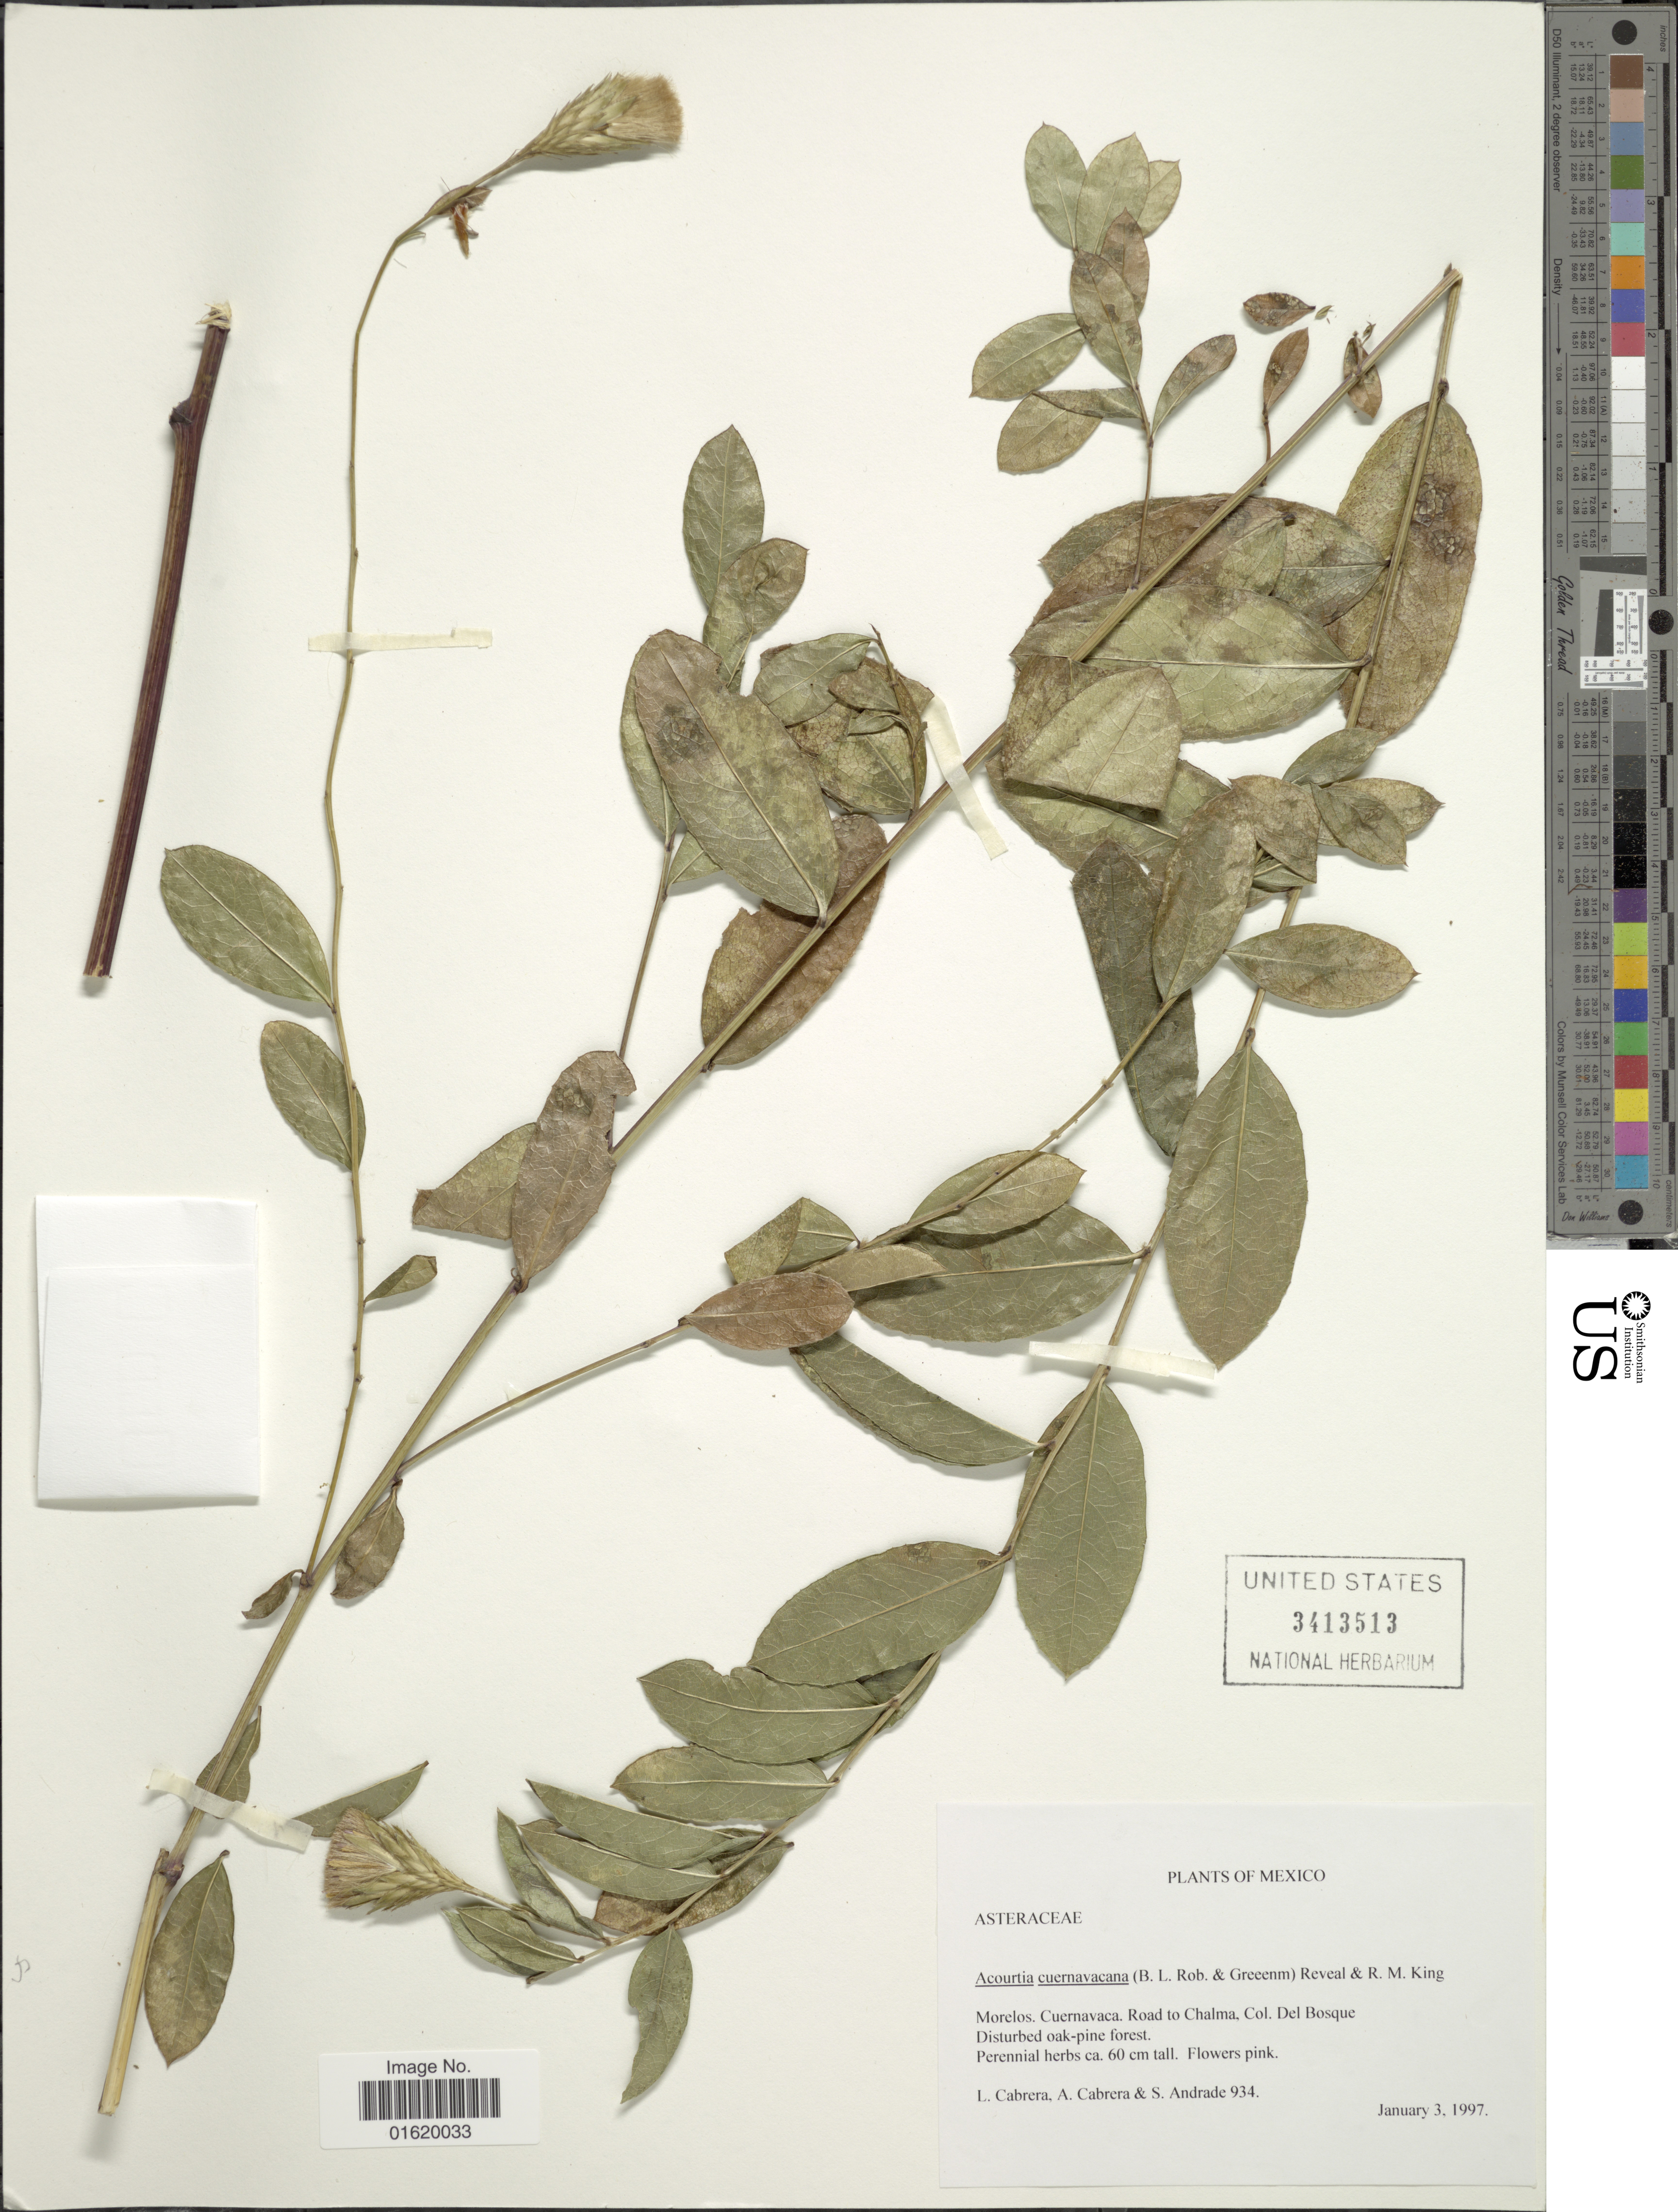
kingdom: Plantae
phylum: Tracheophyta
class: Magnoliopsida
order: Asterales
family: Asteraceae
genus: Acourtia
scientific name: Acourtia cuernavacana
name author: (B.L. Rob. & Greenm.) Reveal & R.M. King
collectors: L. Cabrera, A. Cabrera & S. Andrade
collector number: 934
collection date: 1997-01-03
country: Mexico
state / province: Morelos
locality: Cuernavaca, Road to Chalma. Col. Del Bosque, disturbed oak-pine forest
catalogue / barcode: US 3413513